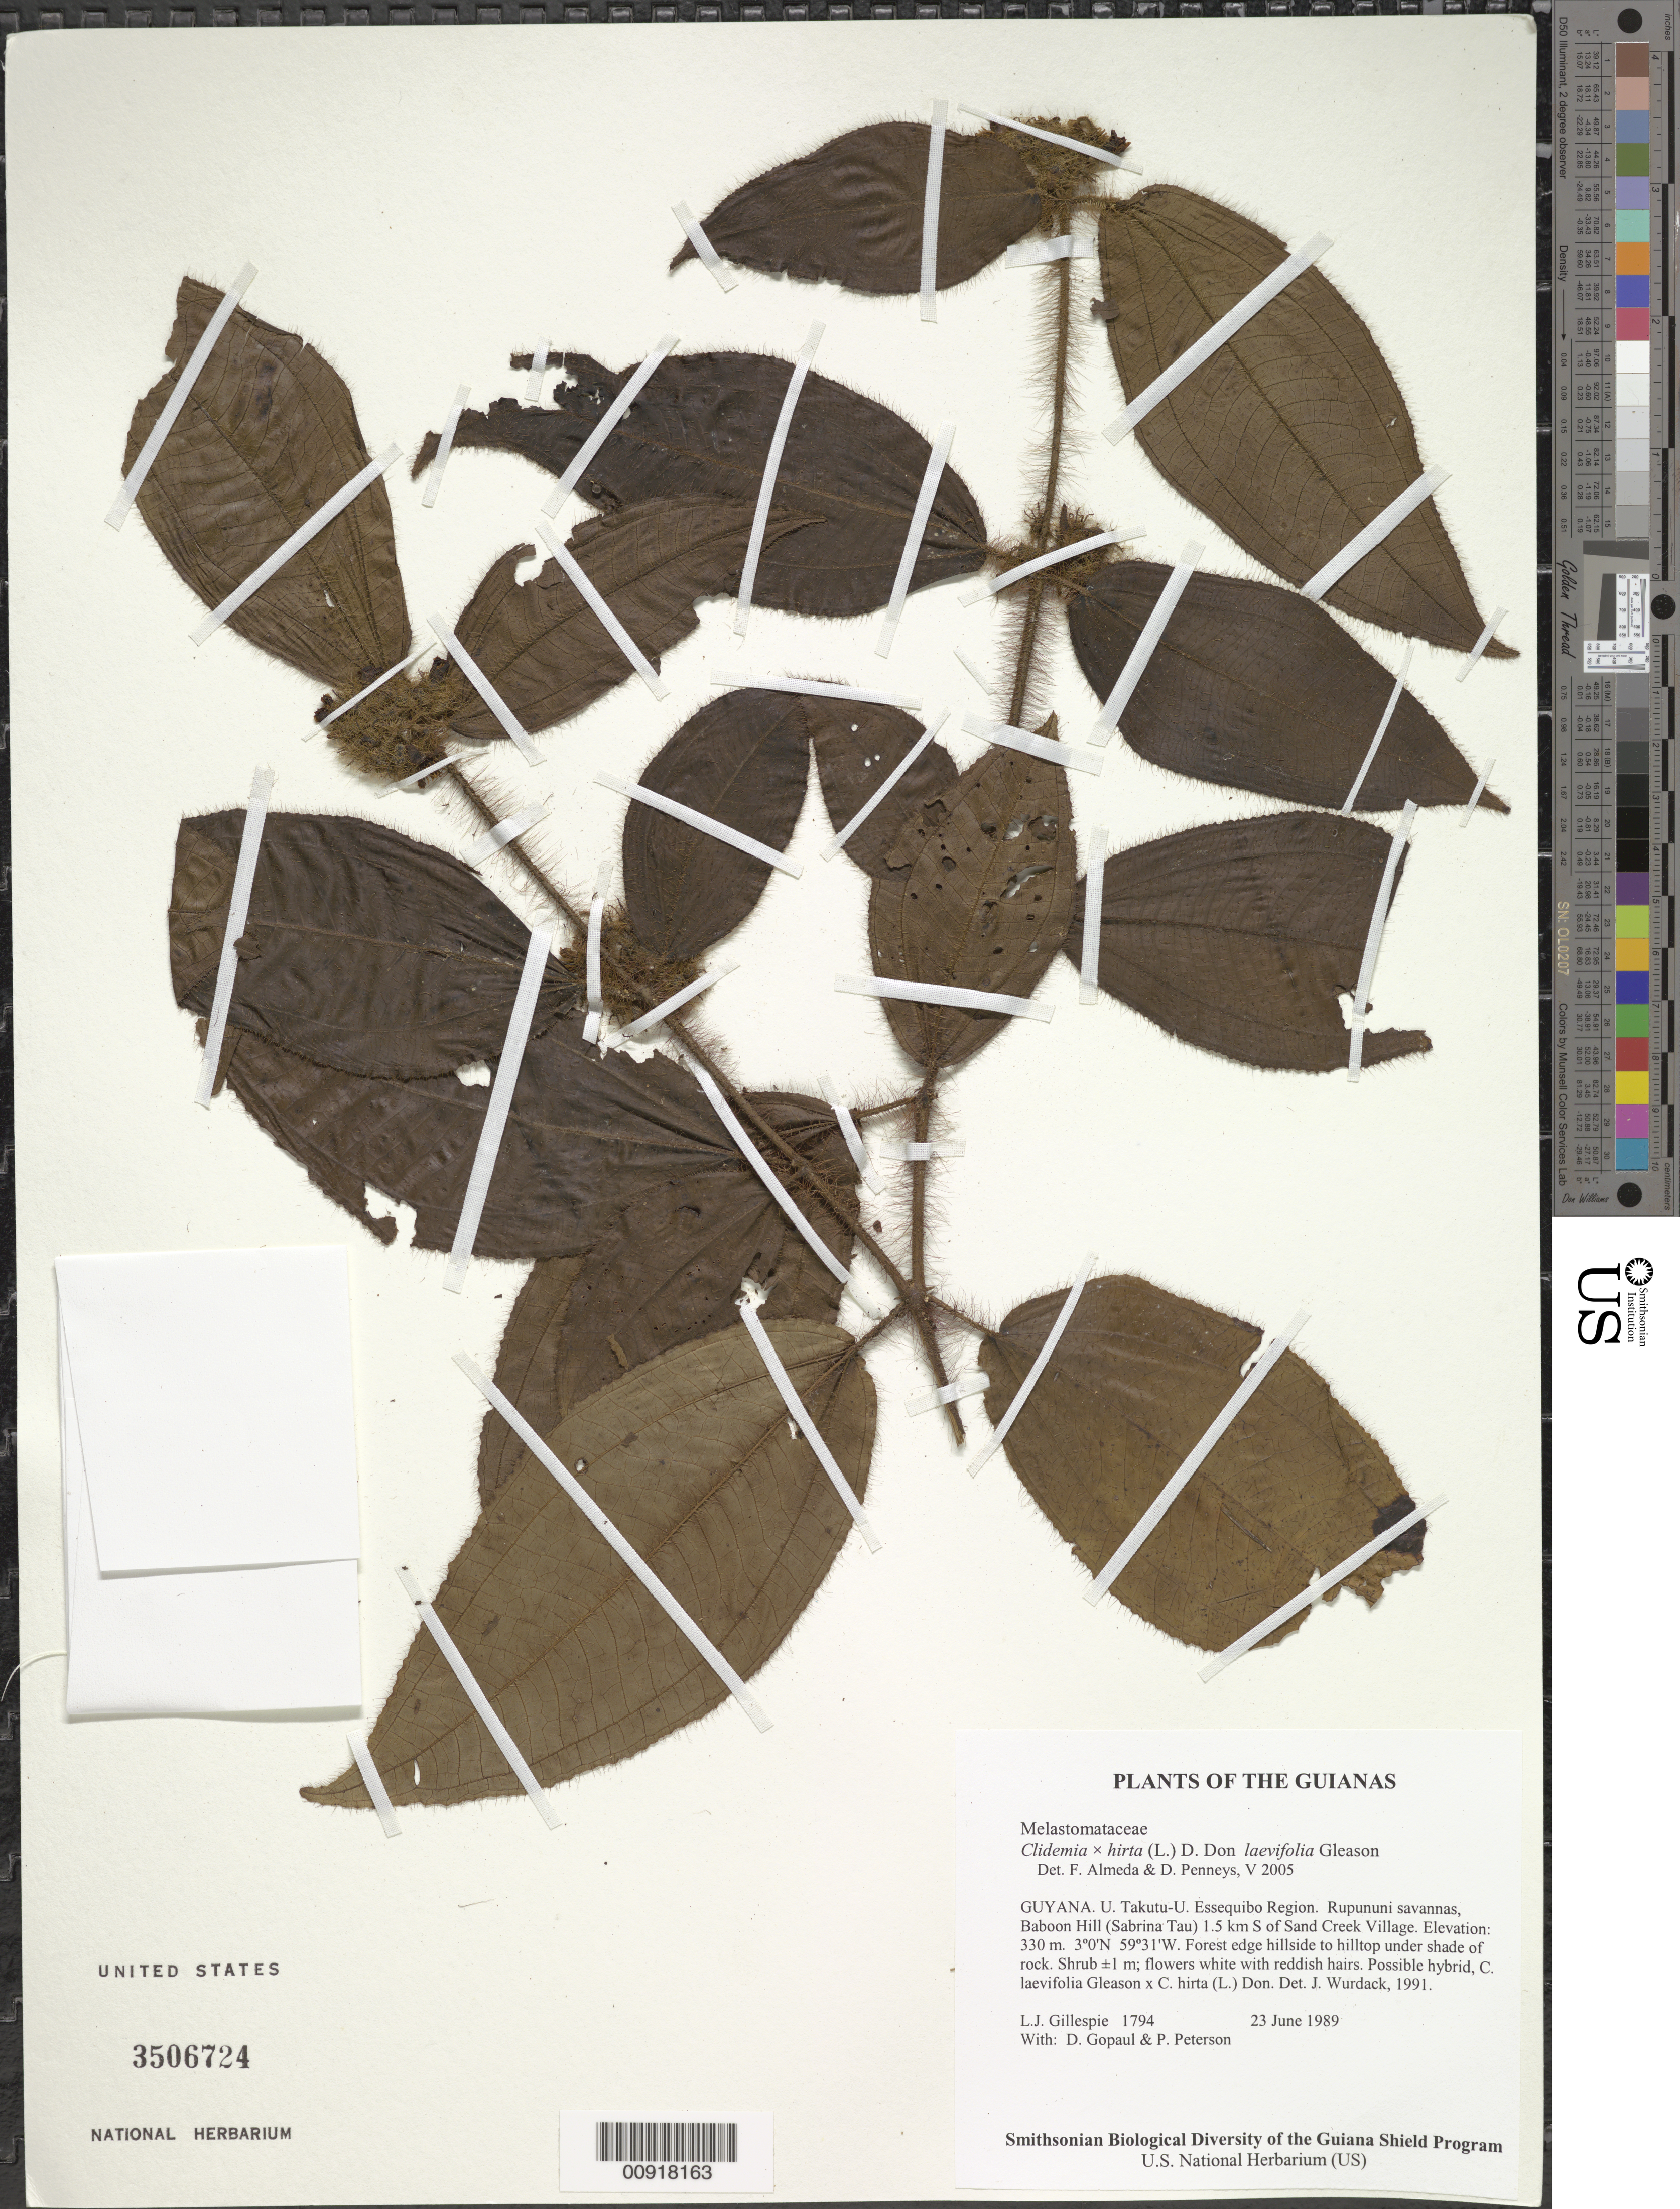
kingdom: Plantae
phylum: Tracheophyta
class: Magnoliopsida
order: Myrtales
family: Melastomataceae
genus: Clidemia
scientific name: Clidemia hirta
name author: (L.) D. Don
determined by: Almeda, F.; Penneys, D. S.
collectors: L. J. Gillespie, D. Gopaul & P. M. Peterson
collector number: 1794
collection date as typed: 23 June 1989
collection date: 1989-06-23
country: Guyana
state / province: U. Takutu-U. Essequibo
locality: Rupununi savannas, Baboon Hill (Sabrina Tau) 1.5 km S of Sand Creek Village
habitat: Forest edge hillside to hilltop under shade of rock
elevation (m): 330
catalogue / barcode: US 3506724